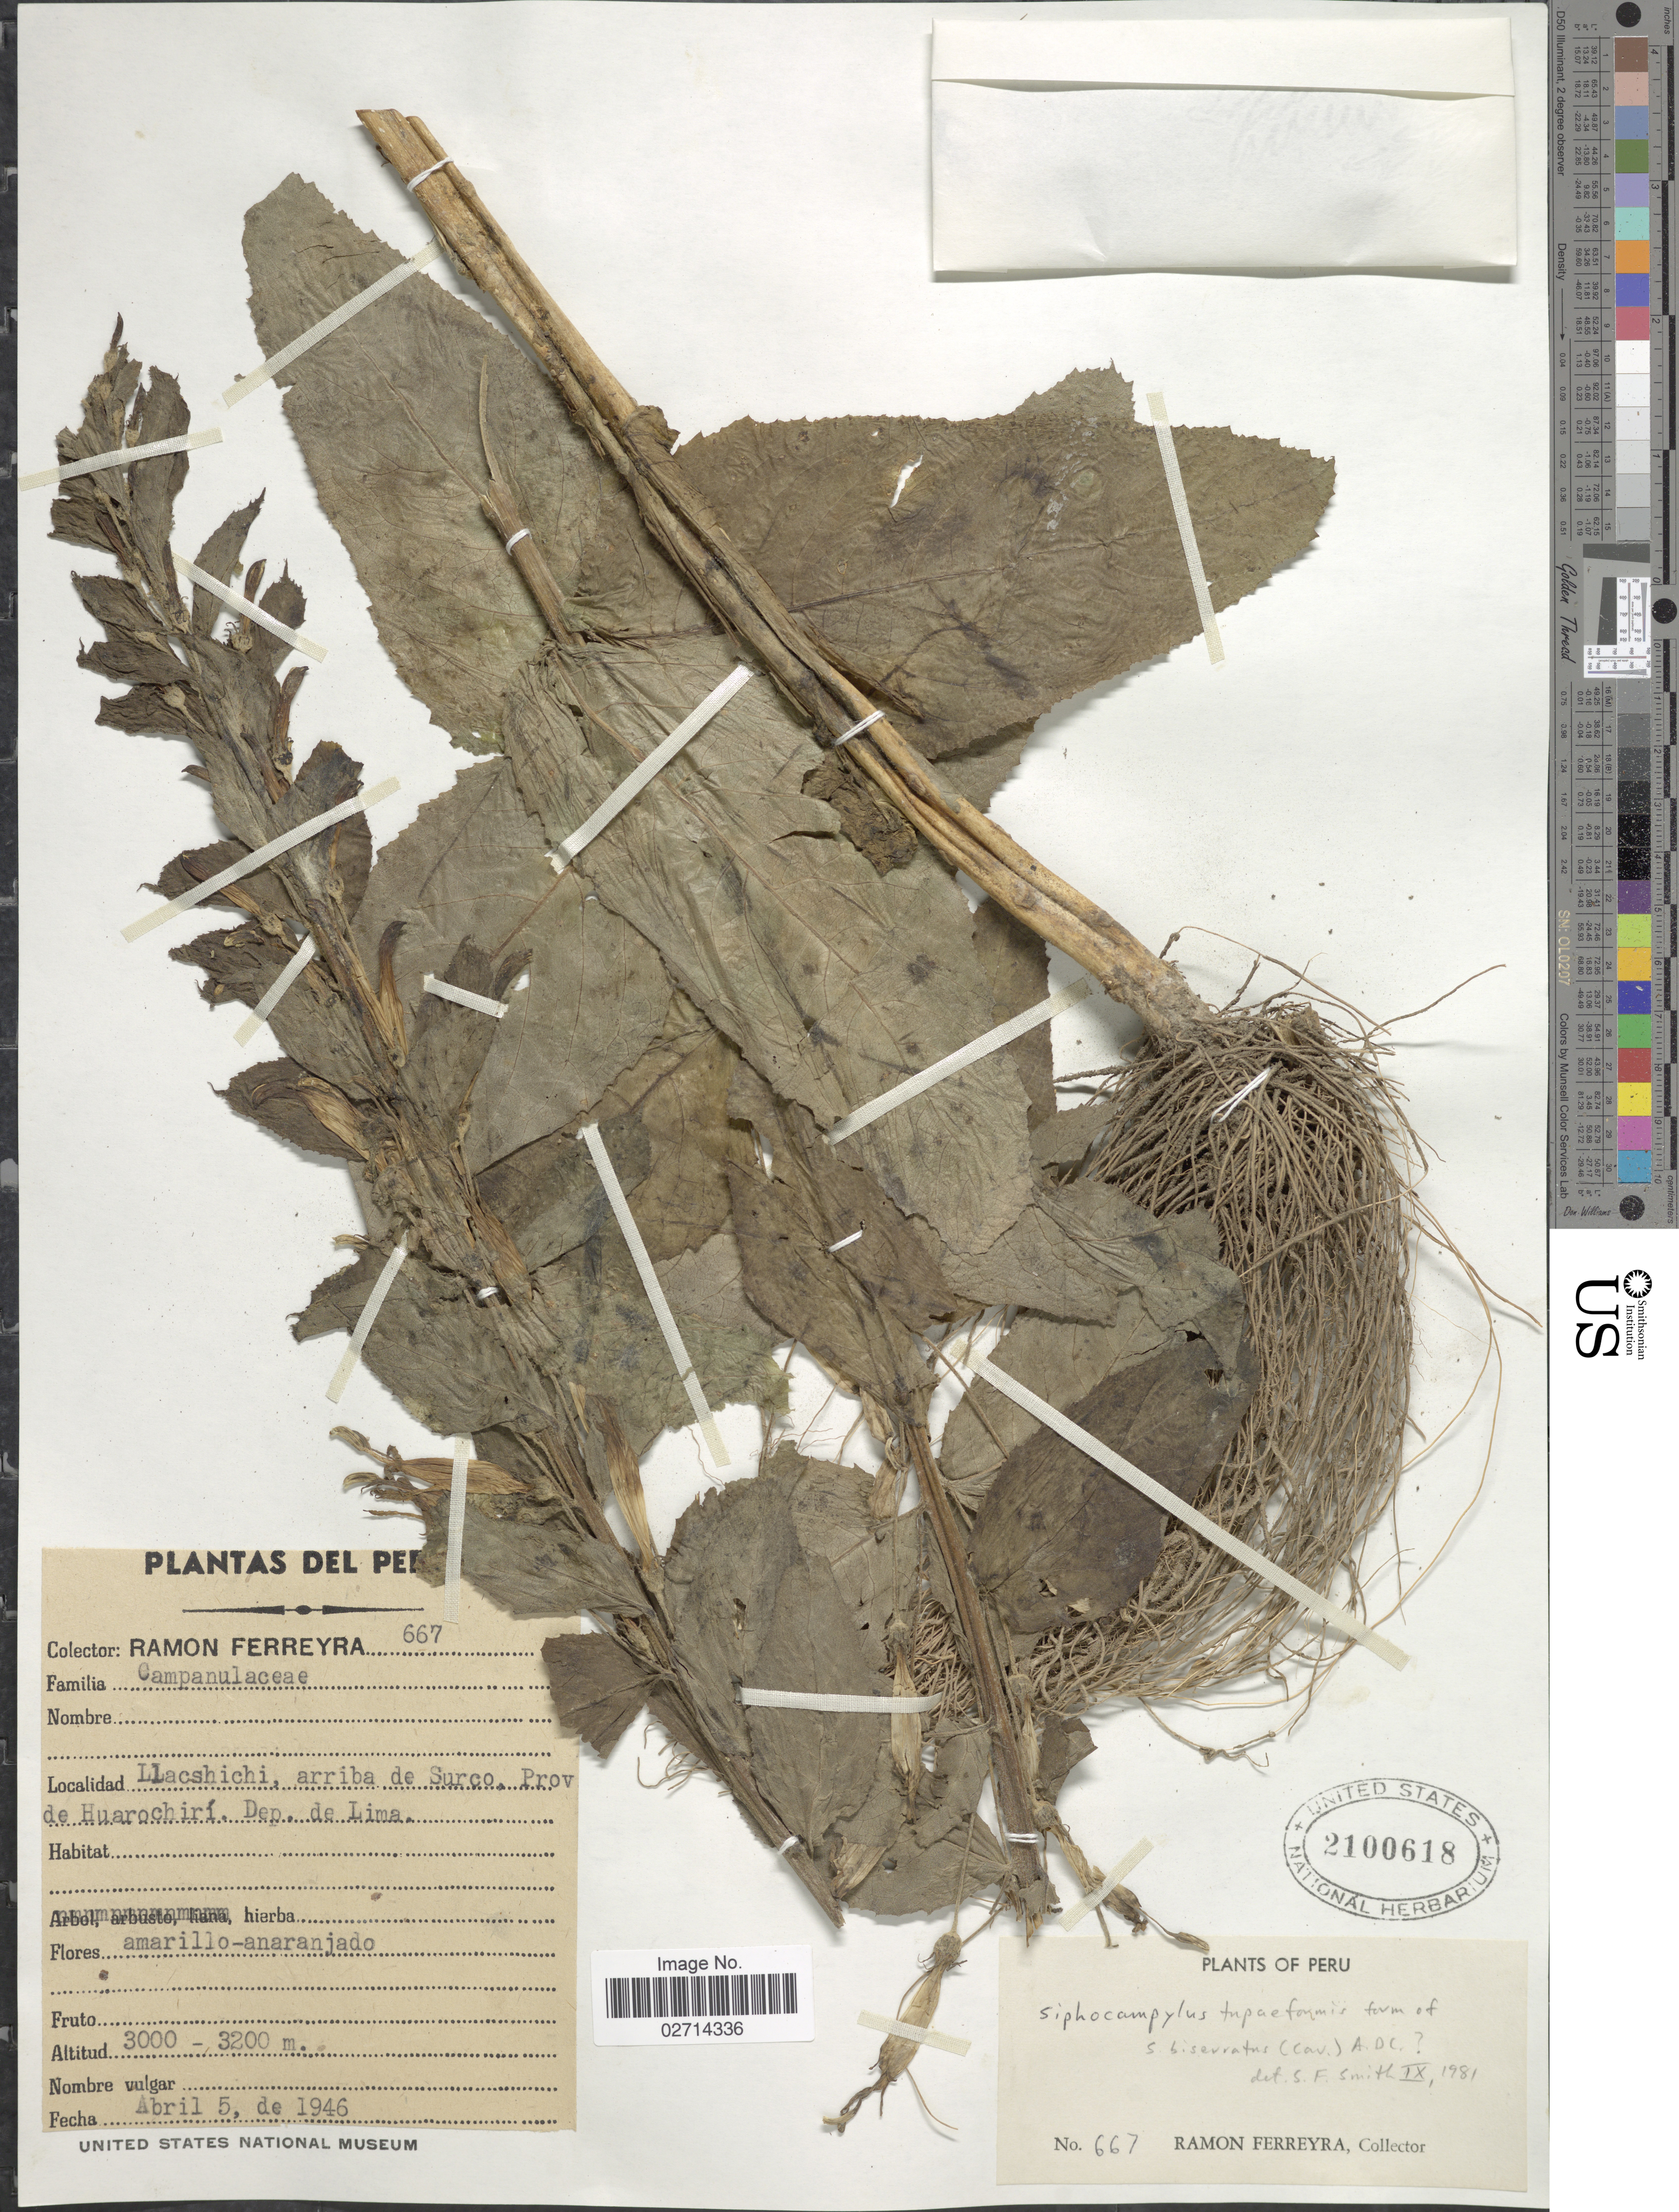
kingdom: Plantae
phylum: Tracheophyta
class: Magnoliopsida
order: Asterales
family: Campanulaceae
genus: Siphocampylus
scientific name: Siphocampylus tupaeformis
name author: Zahlbr.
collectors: R. A. Ferreyra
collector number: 667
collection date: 1946-04-05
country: Peru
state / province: Lima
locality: Llacshici, arriba de Surco. Prov. de Huarochiri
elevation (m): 3000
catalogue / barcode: US 2100618